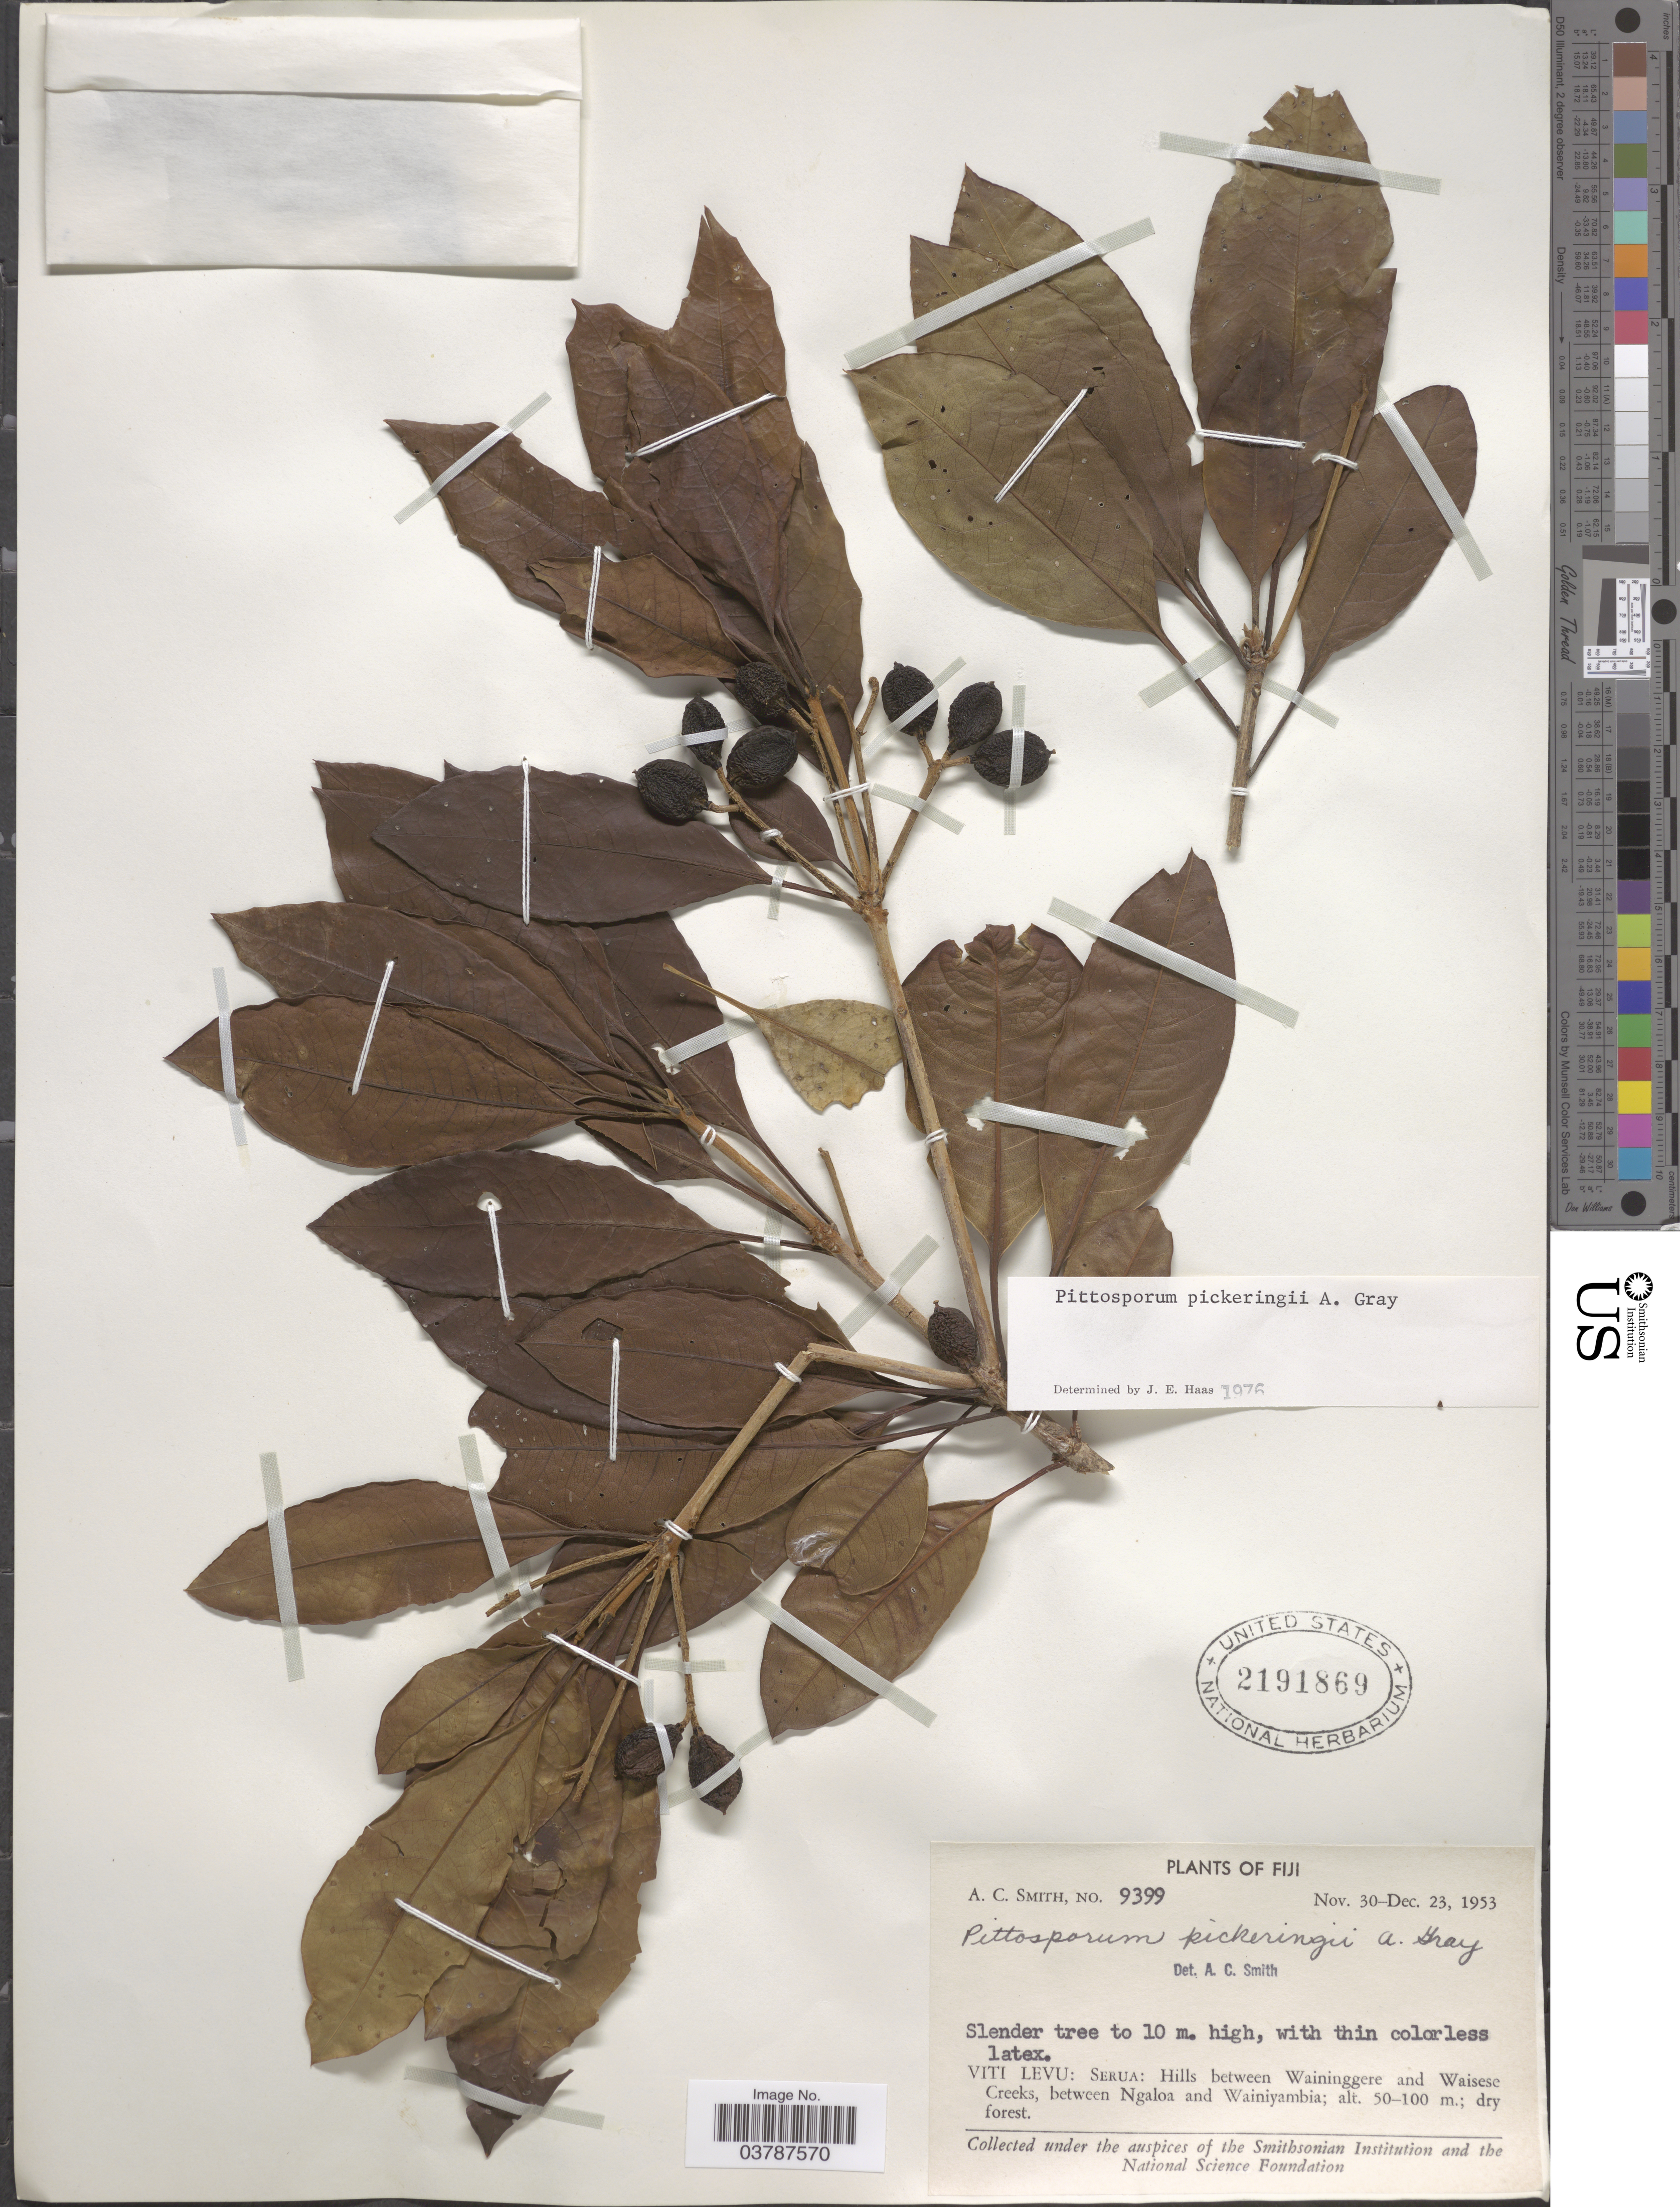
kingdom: Plantae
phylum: Tracheophyta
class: Magnoliopsida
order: Apiales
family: Pittosporaceae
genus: Pittosporum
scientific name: Pittosporum pickeringii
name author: A. Gray in Wilkes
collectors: A. C. Smith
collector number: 9399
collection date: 1953-11-30/1953-12-23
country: Fiji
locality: Viti Levu: Serua: Hills between Waininggere and Waisese Creeks, between Ngaloa and Wainiyambia.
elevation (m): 50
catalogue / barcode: US 2191869